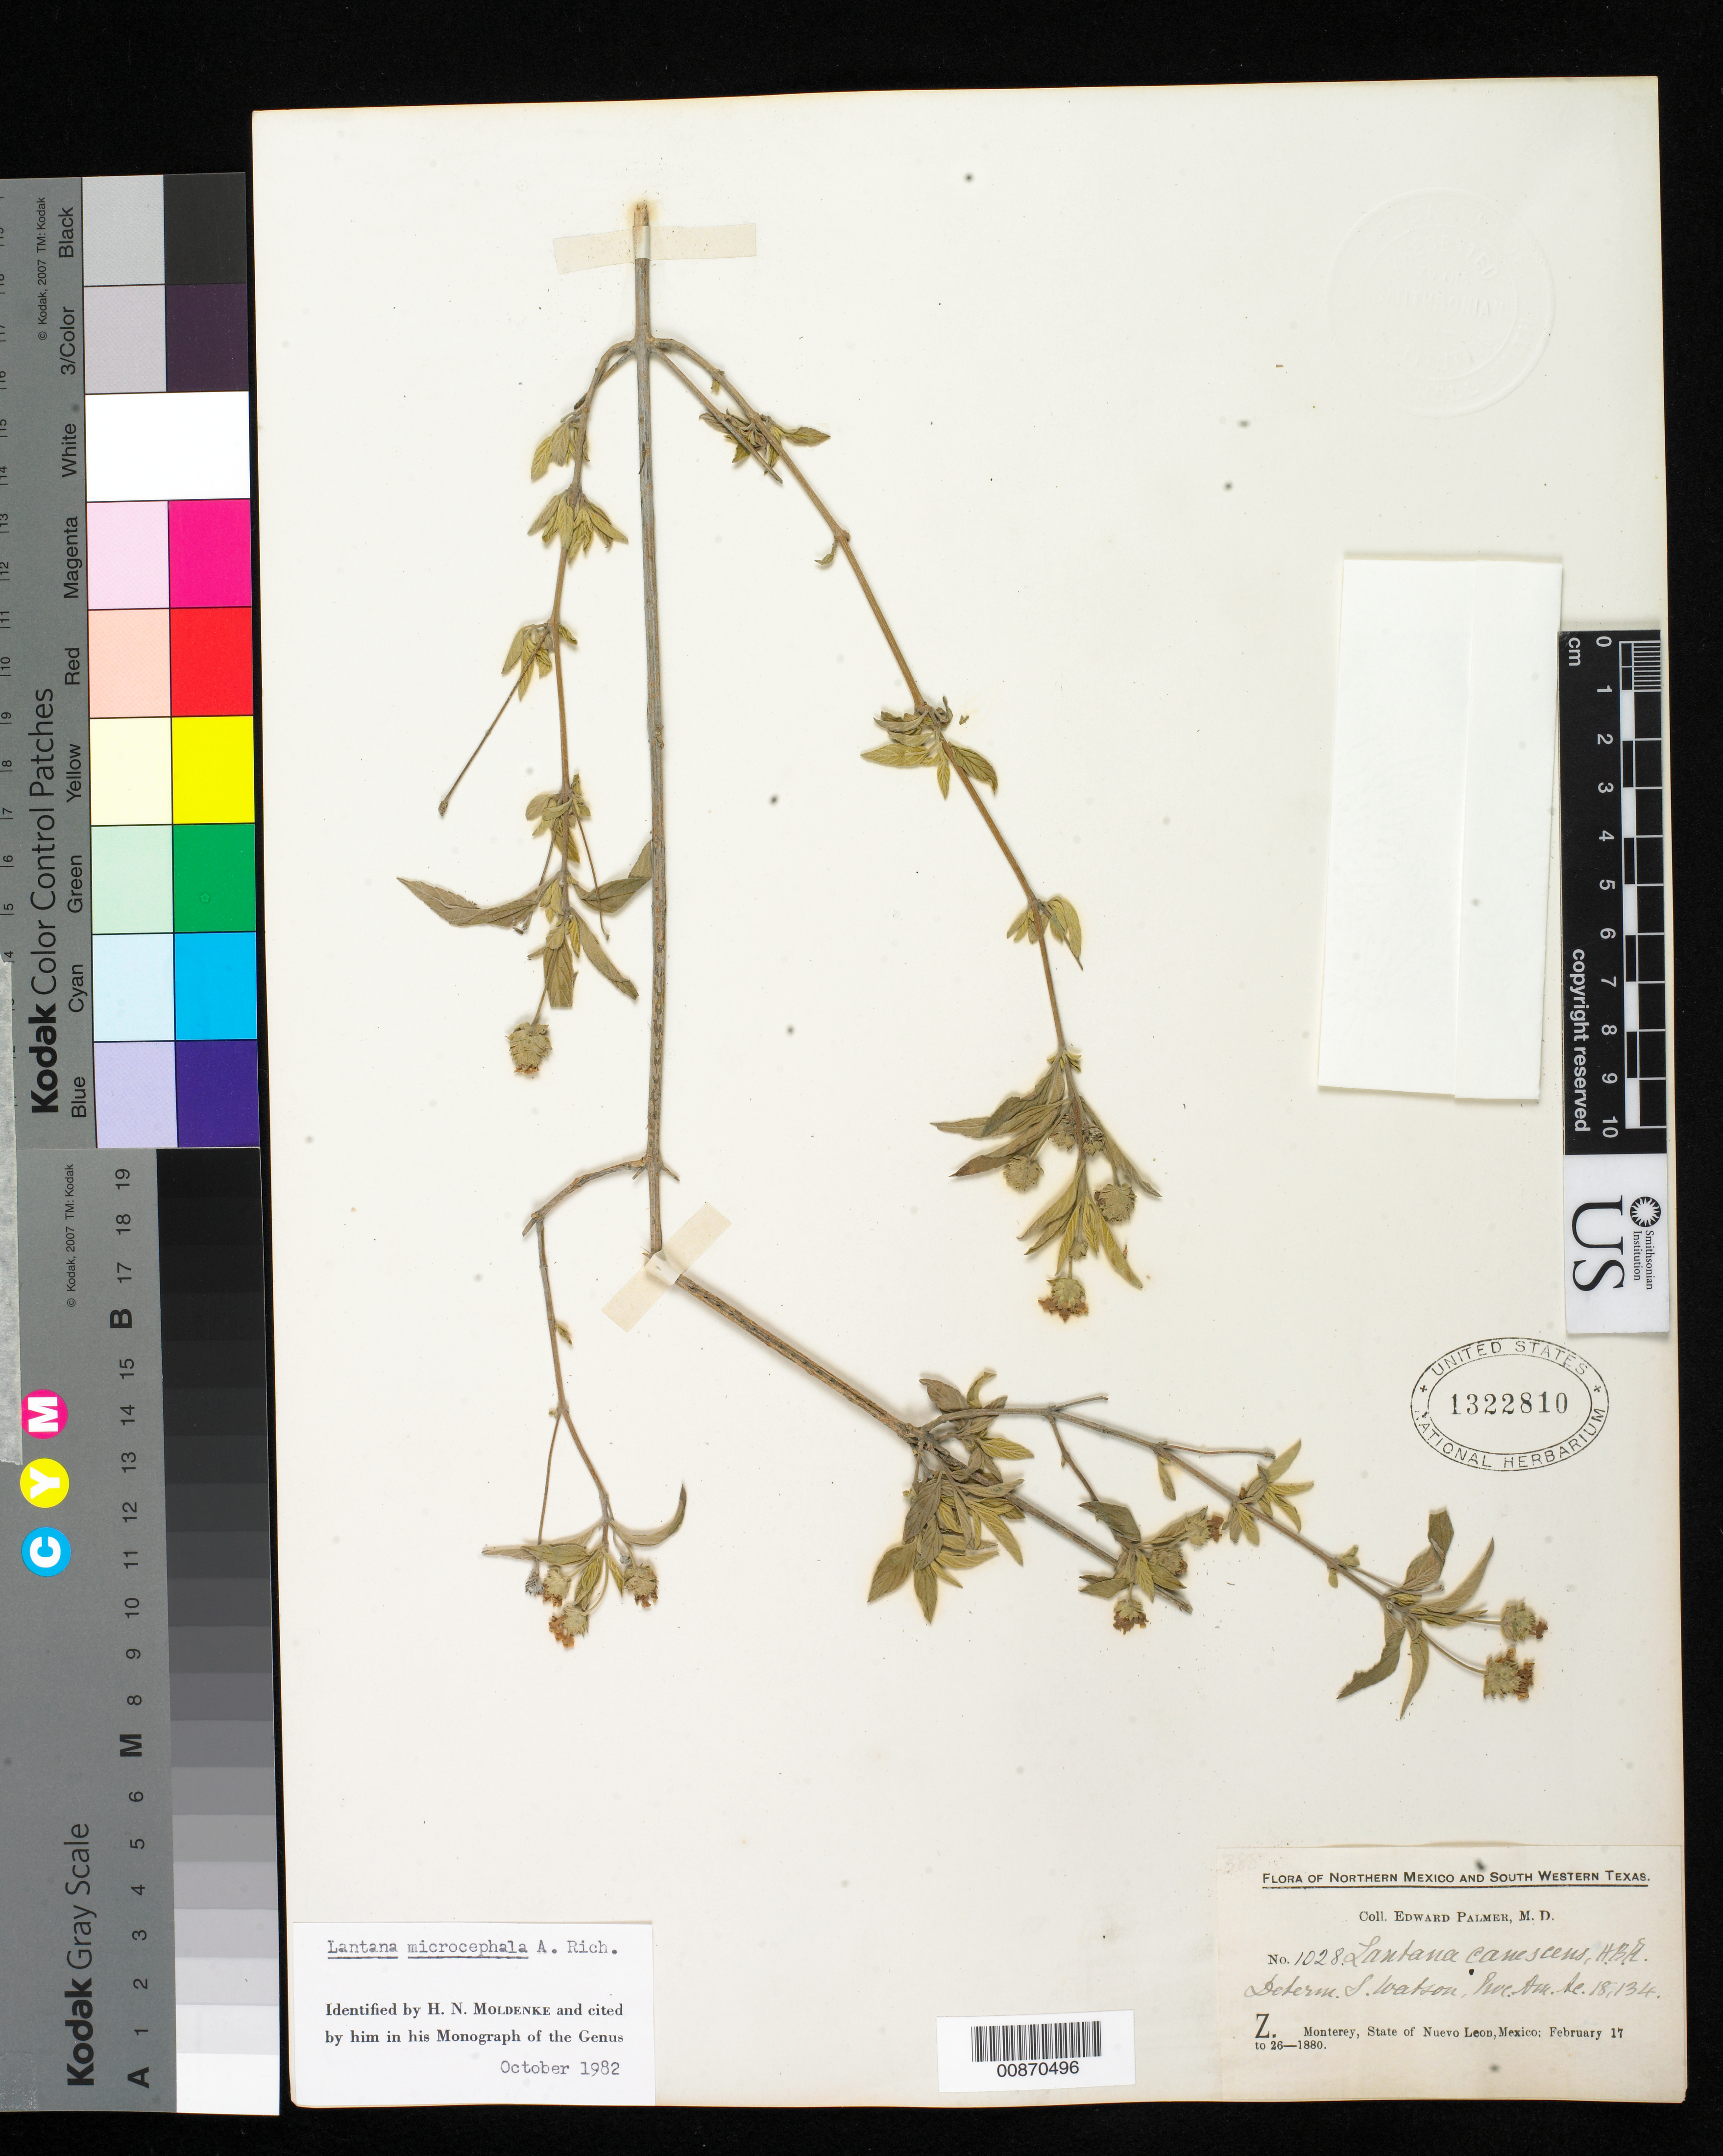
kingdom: Plantae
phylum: Tracheophyta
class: Magnoliopsida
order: Lamiales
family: Verbenaceae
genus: Lantana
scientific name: Lantana microcephala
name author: A. Rich. in Sagra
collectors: E. Palmer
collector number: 1028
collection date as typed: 17 Feb 1880 to 26 Feb 1880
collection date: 1880-02-17/1880-02-26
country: Mexico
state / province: Nuevo León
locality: Z. Monterrey, Nuevo León.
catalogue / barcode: US 1322810